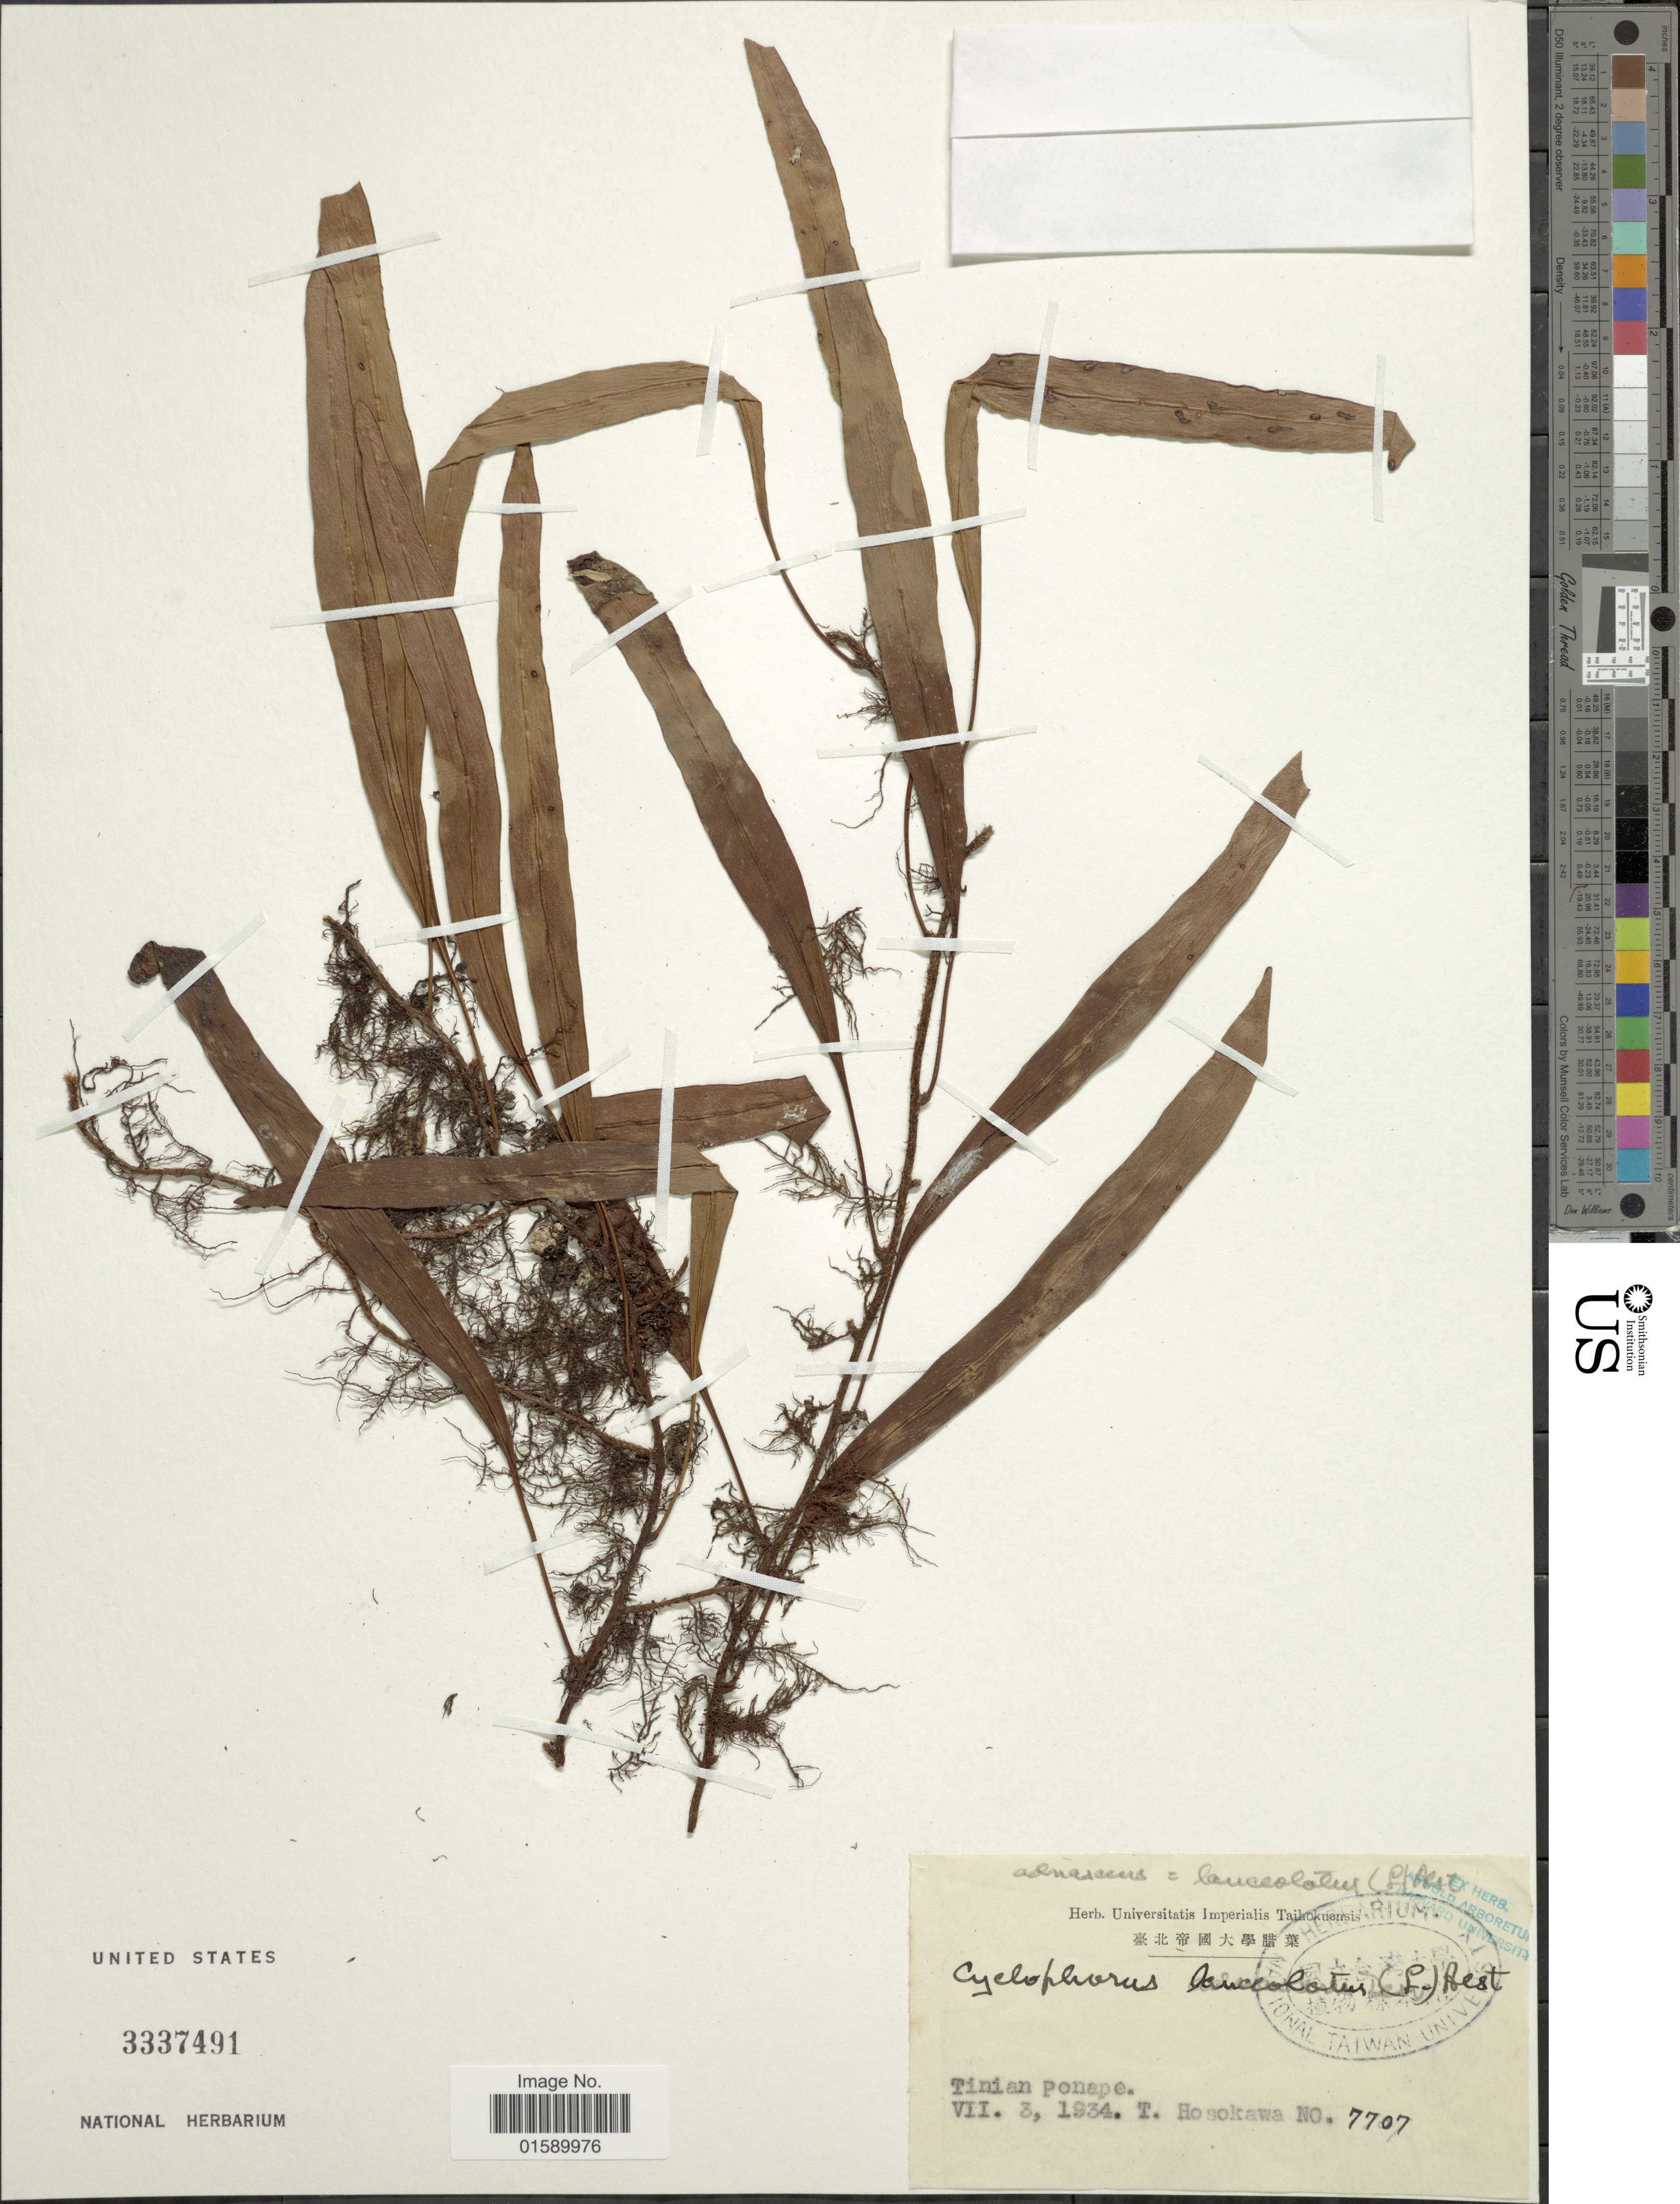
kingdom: Plantae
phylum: Tracheophyta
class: Polypodiopsida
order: Polypodiales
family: Polypodiaceae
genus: Pyrrosia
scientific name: Pyrrosia lanceolata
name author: (L.) Farw.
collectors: T. Hosokawa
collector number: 7707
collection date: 1934-07-03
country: Northern Mariana Islands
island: Tinian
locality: Tinian ponape.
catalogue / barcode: US 3337491